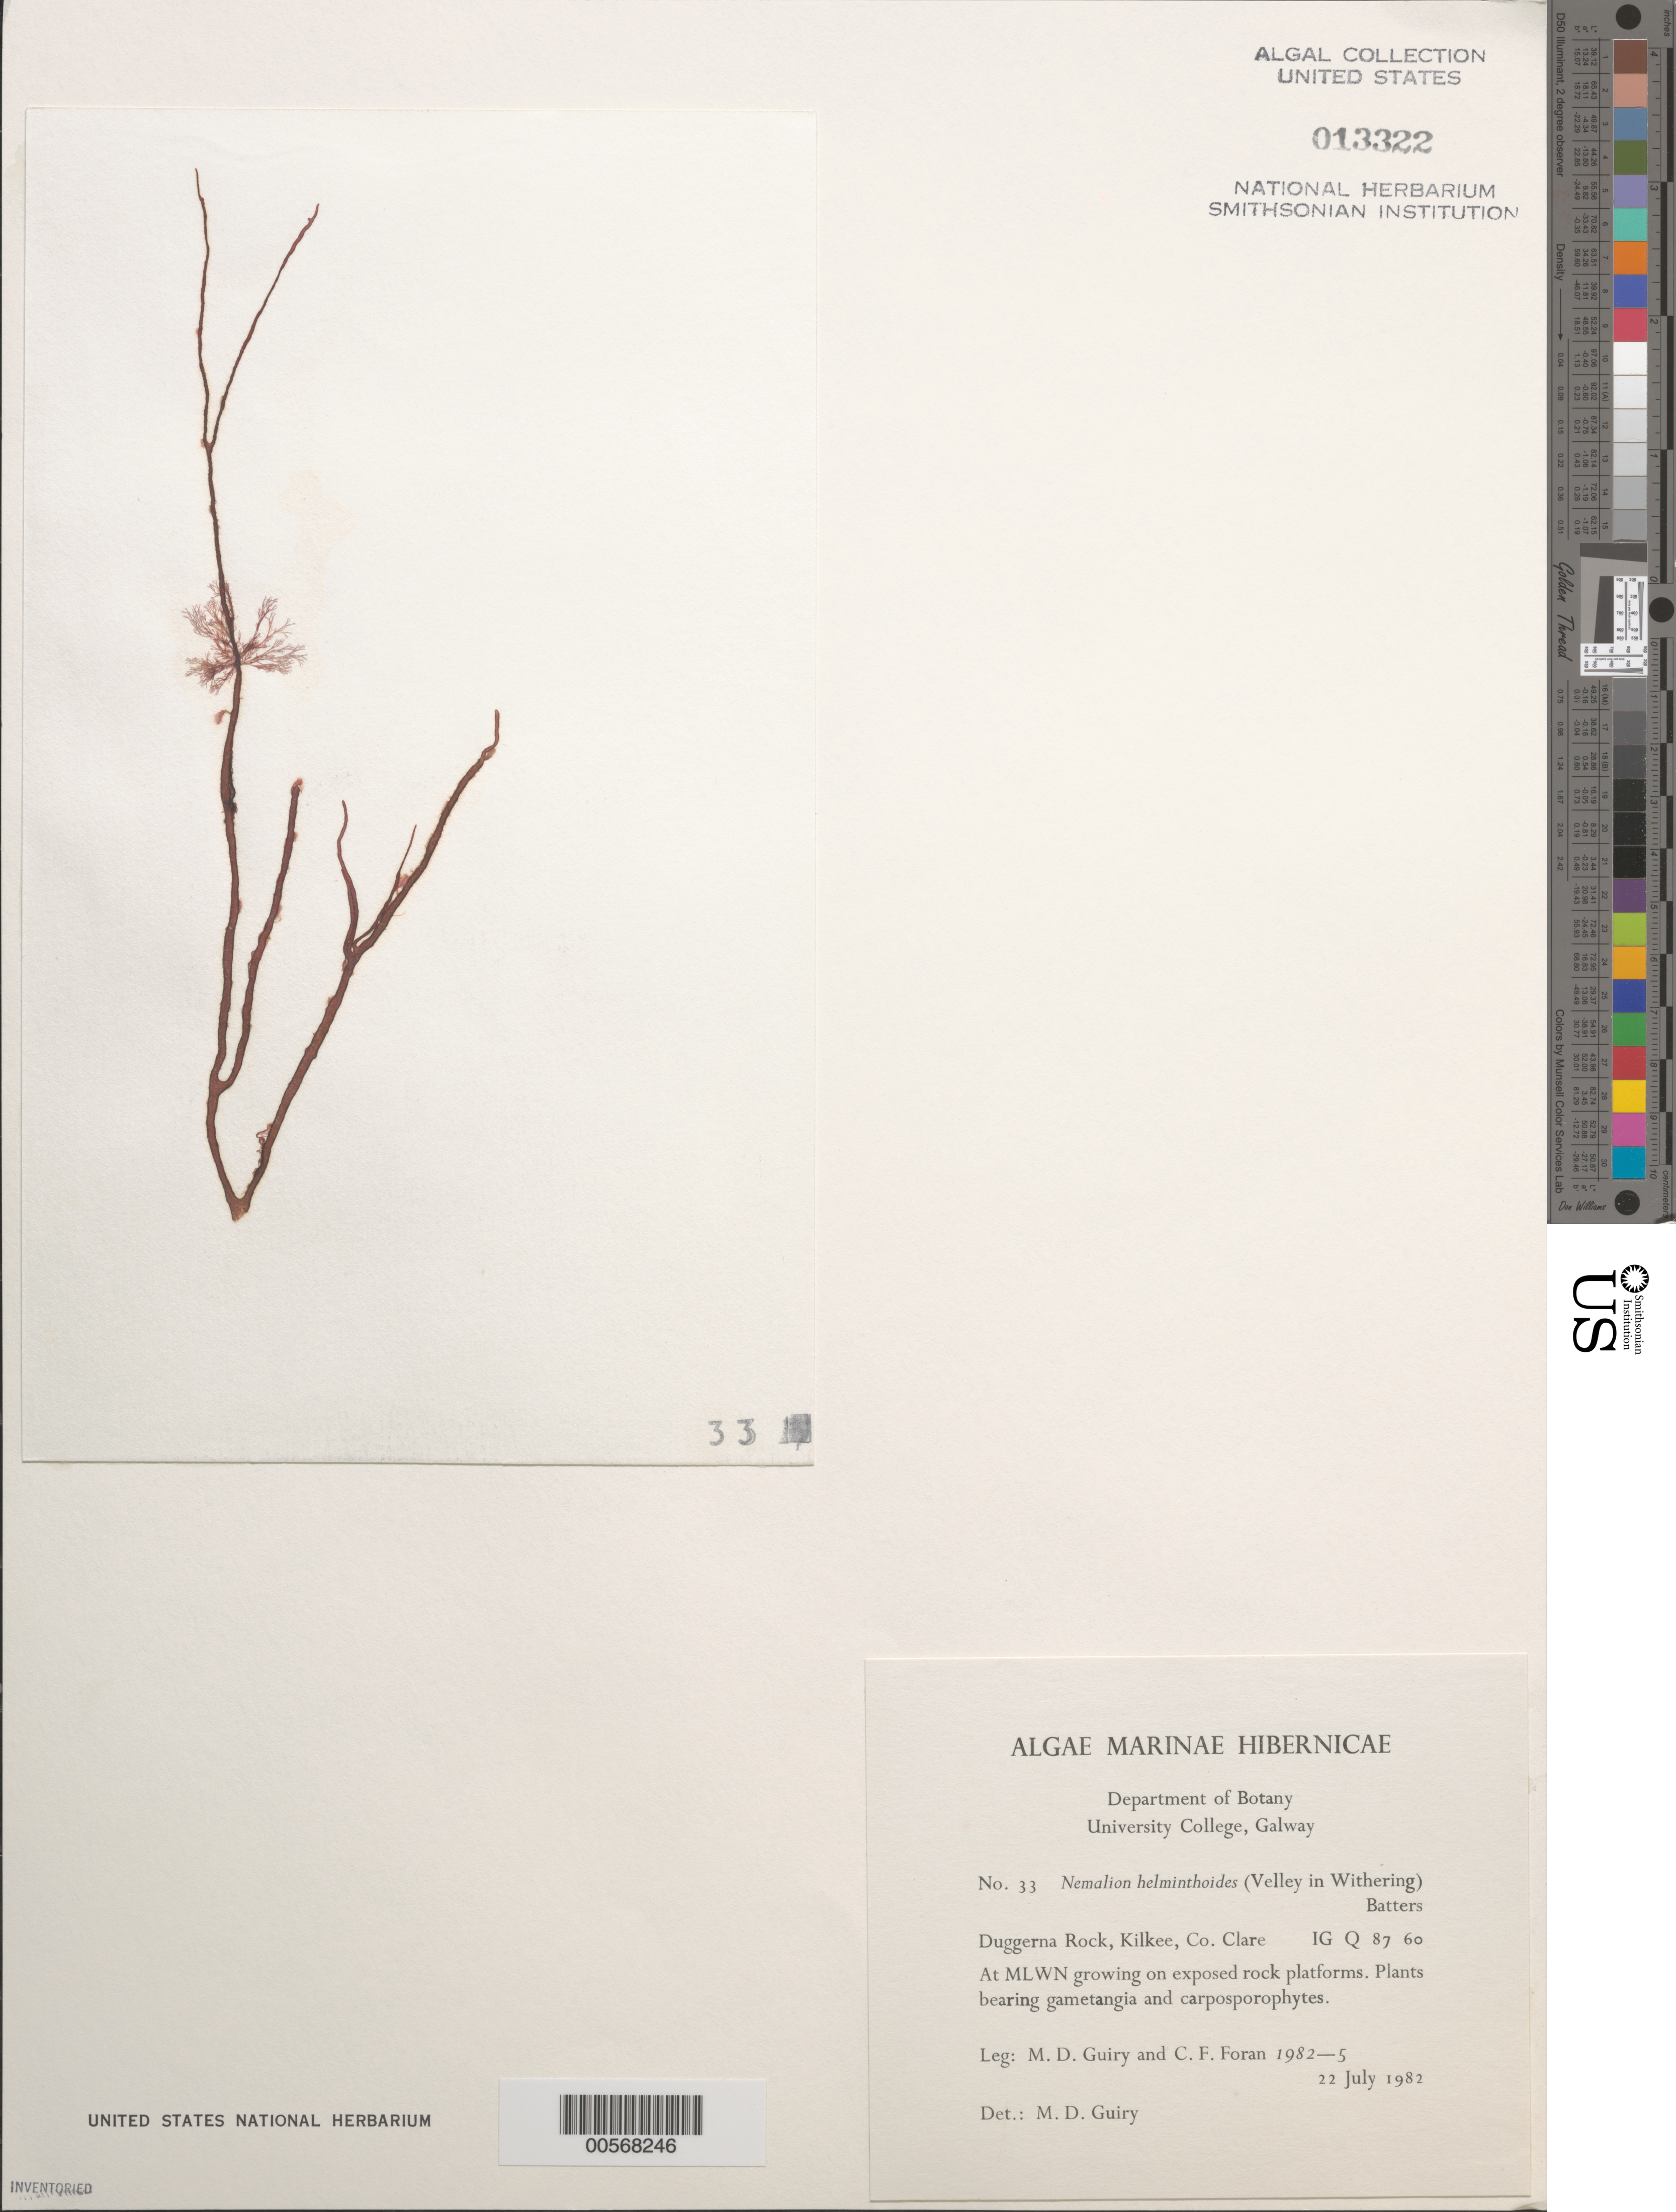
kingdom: Plantae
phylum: Rhodophyta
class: Florideophyceae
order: Nemaliales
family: Nemaliaceae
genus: Nemalion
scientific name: Nemalion multifidum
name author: (Lyngb.) Chauvin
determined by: Algae name updating Project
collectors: M. Guiry & C. Foran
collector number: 1982-5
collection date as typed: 22 Jul 1982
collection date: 1982-07-22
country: Ireland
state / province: Munster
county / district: Clare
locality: Duggerna Rock, Kilkee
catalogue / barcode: US 13322